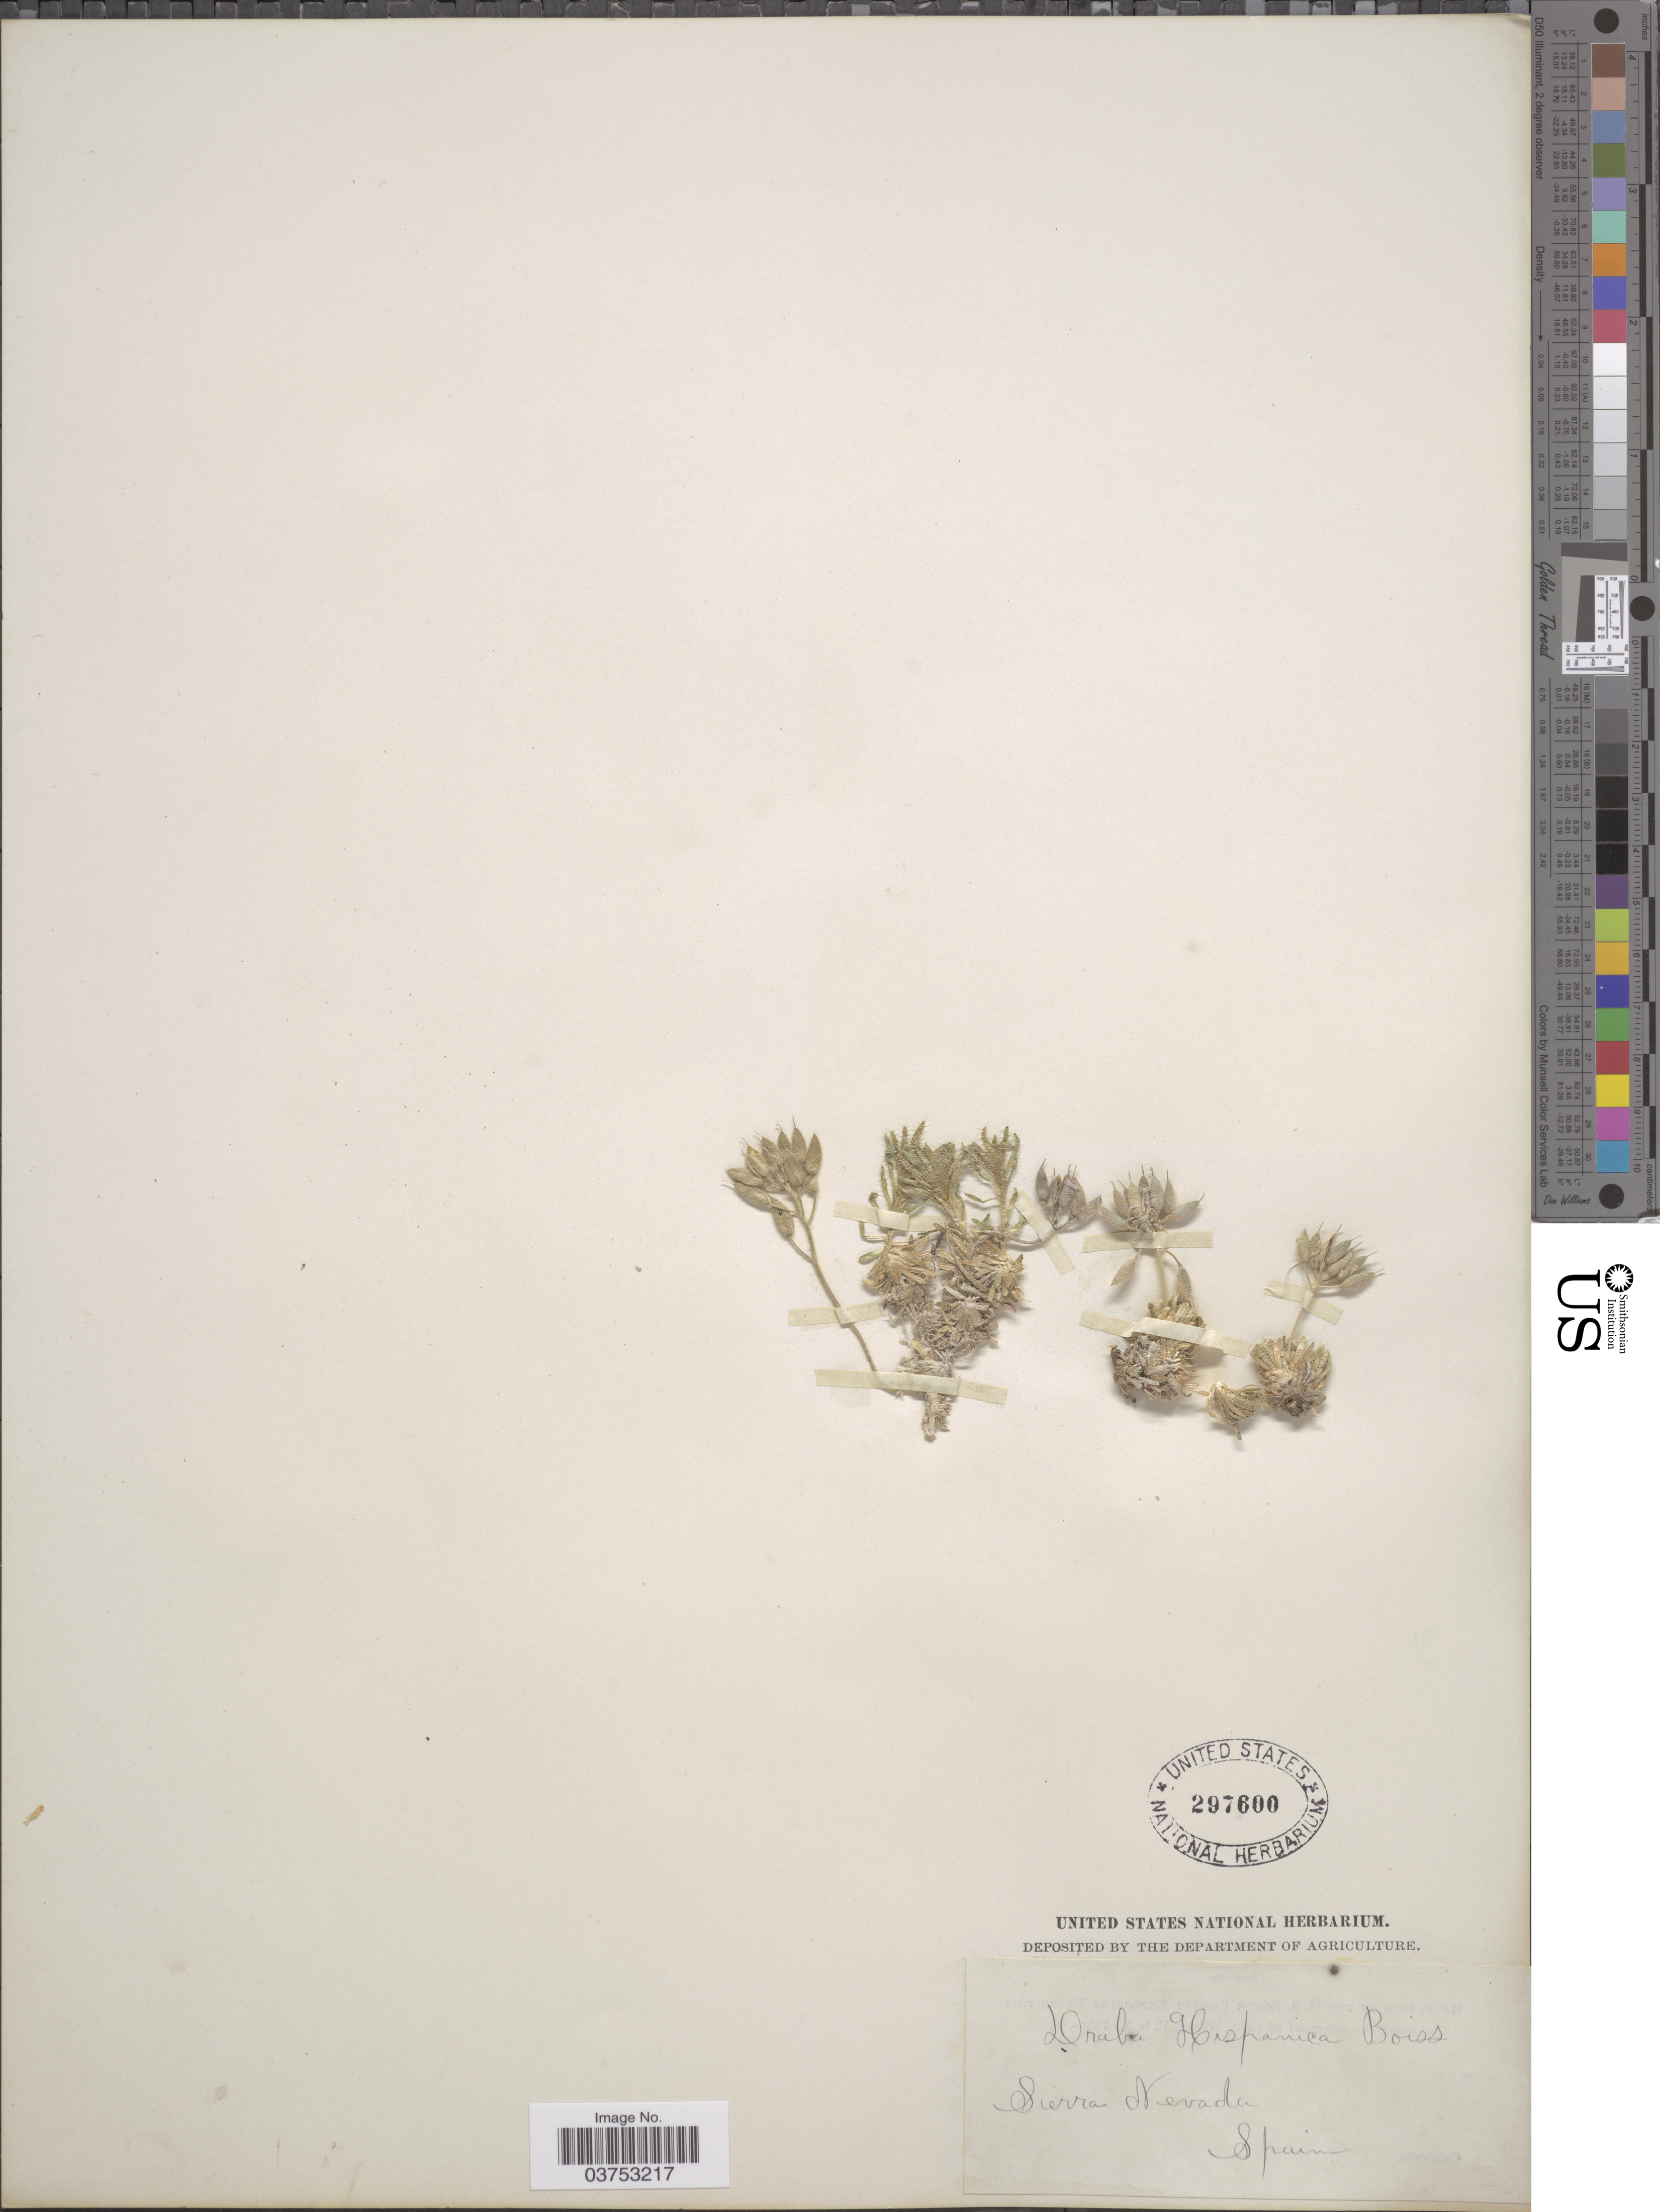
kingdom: Plantae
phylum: Tracheophyta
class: Magnoliopsida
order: Brassicales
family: Brassicaceae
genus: Draba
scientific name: Draba hirta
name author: L.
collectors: ex herb. United States National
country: Spain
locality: Sierra Nevada.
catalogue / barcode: US 297600